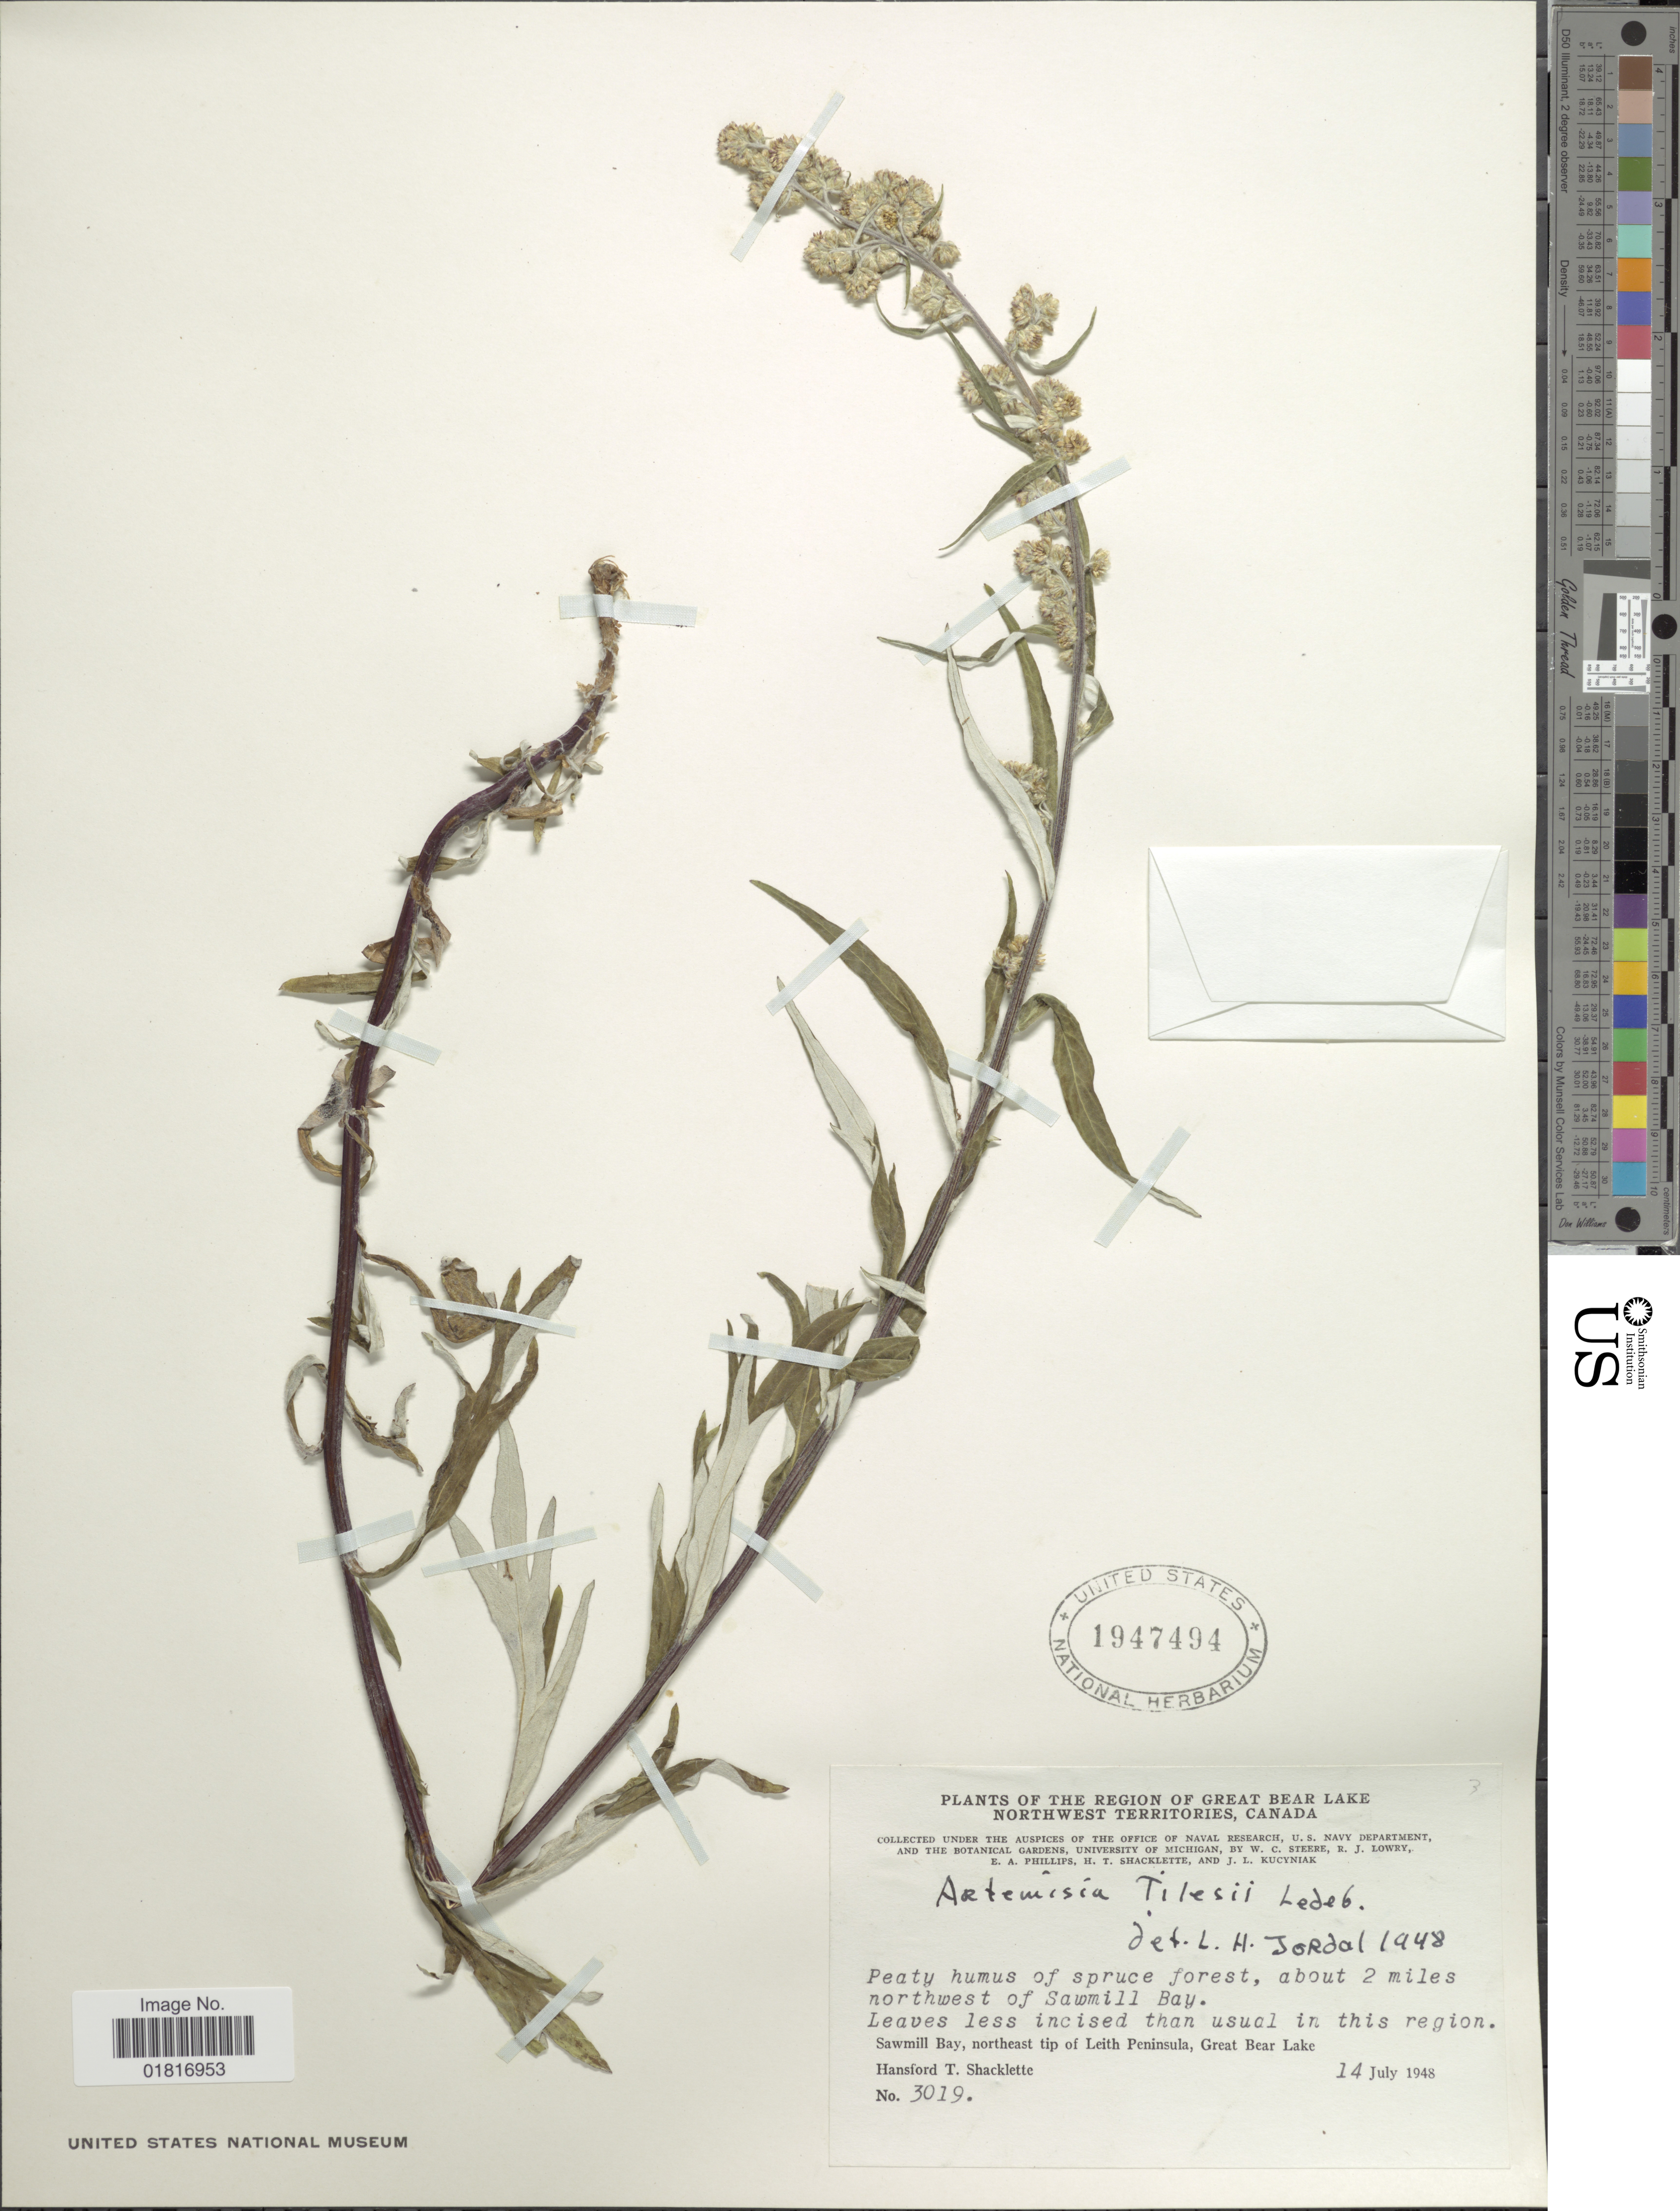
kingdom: Plantae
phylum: Tracheophyta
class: Magnoliopsida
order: Asterales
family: Asteraceae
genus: Artemisia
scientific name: Artemisia tilesii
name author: Ledeb.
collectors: H. Shacklette, W. C. Steere, R. Lowry, E. Phillips & et al.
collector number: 3019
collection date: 1948-07-14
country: Canada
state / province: Northwest Territories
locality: The Region of Great Bear Lake, Peaty humus of spruce forest, about 2 miles northwest of Sawmill Bay. Sawmill Bay, northeast tip of Peninsula, Great Bear Lake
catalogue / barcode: US 1947494